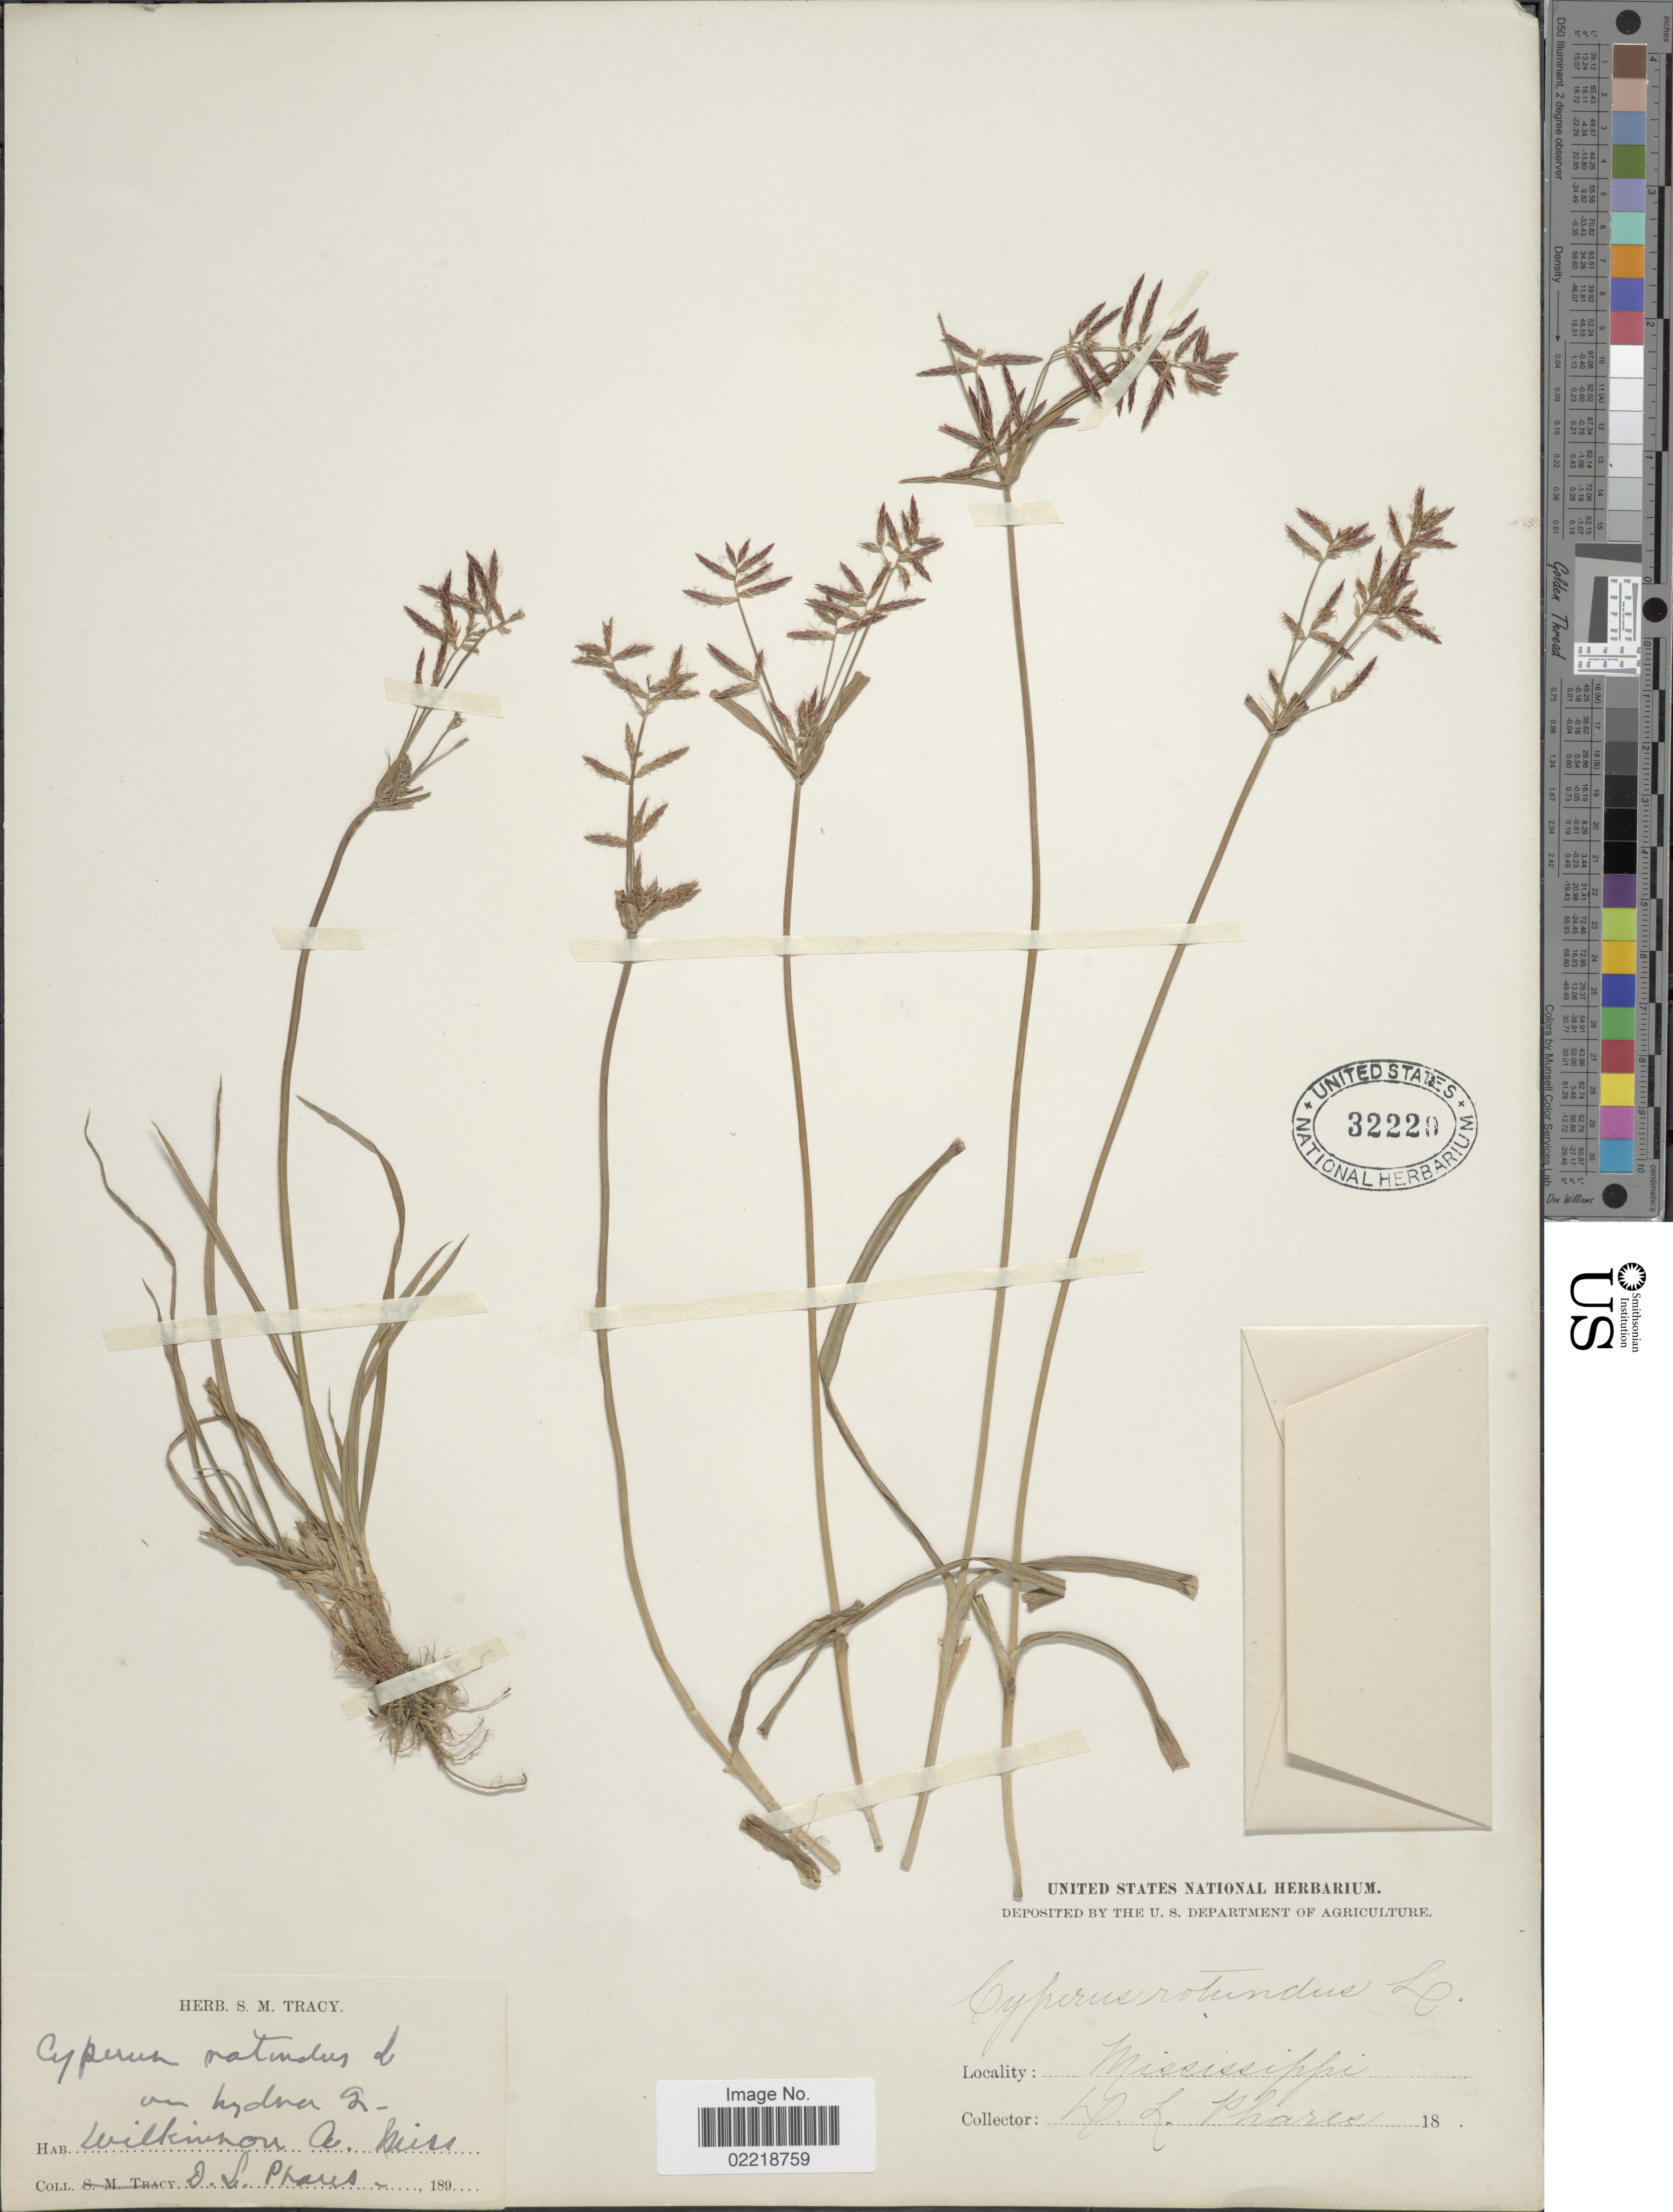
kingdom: Plantae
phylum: Tracheophyta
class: Liliopsida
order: Poales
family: Cyperaceae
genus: Cyperus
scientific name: Cyperus rotundus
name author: L.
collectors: D. Phares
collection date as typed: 189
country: United States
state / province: Mississippi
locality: Wilkinson Co.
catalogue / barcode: US 32220